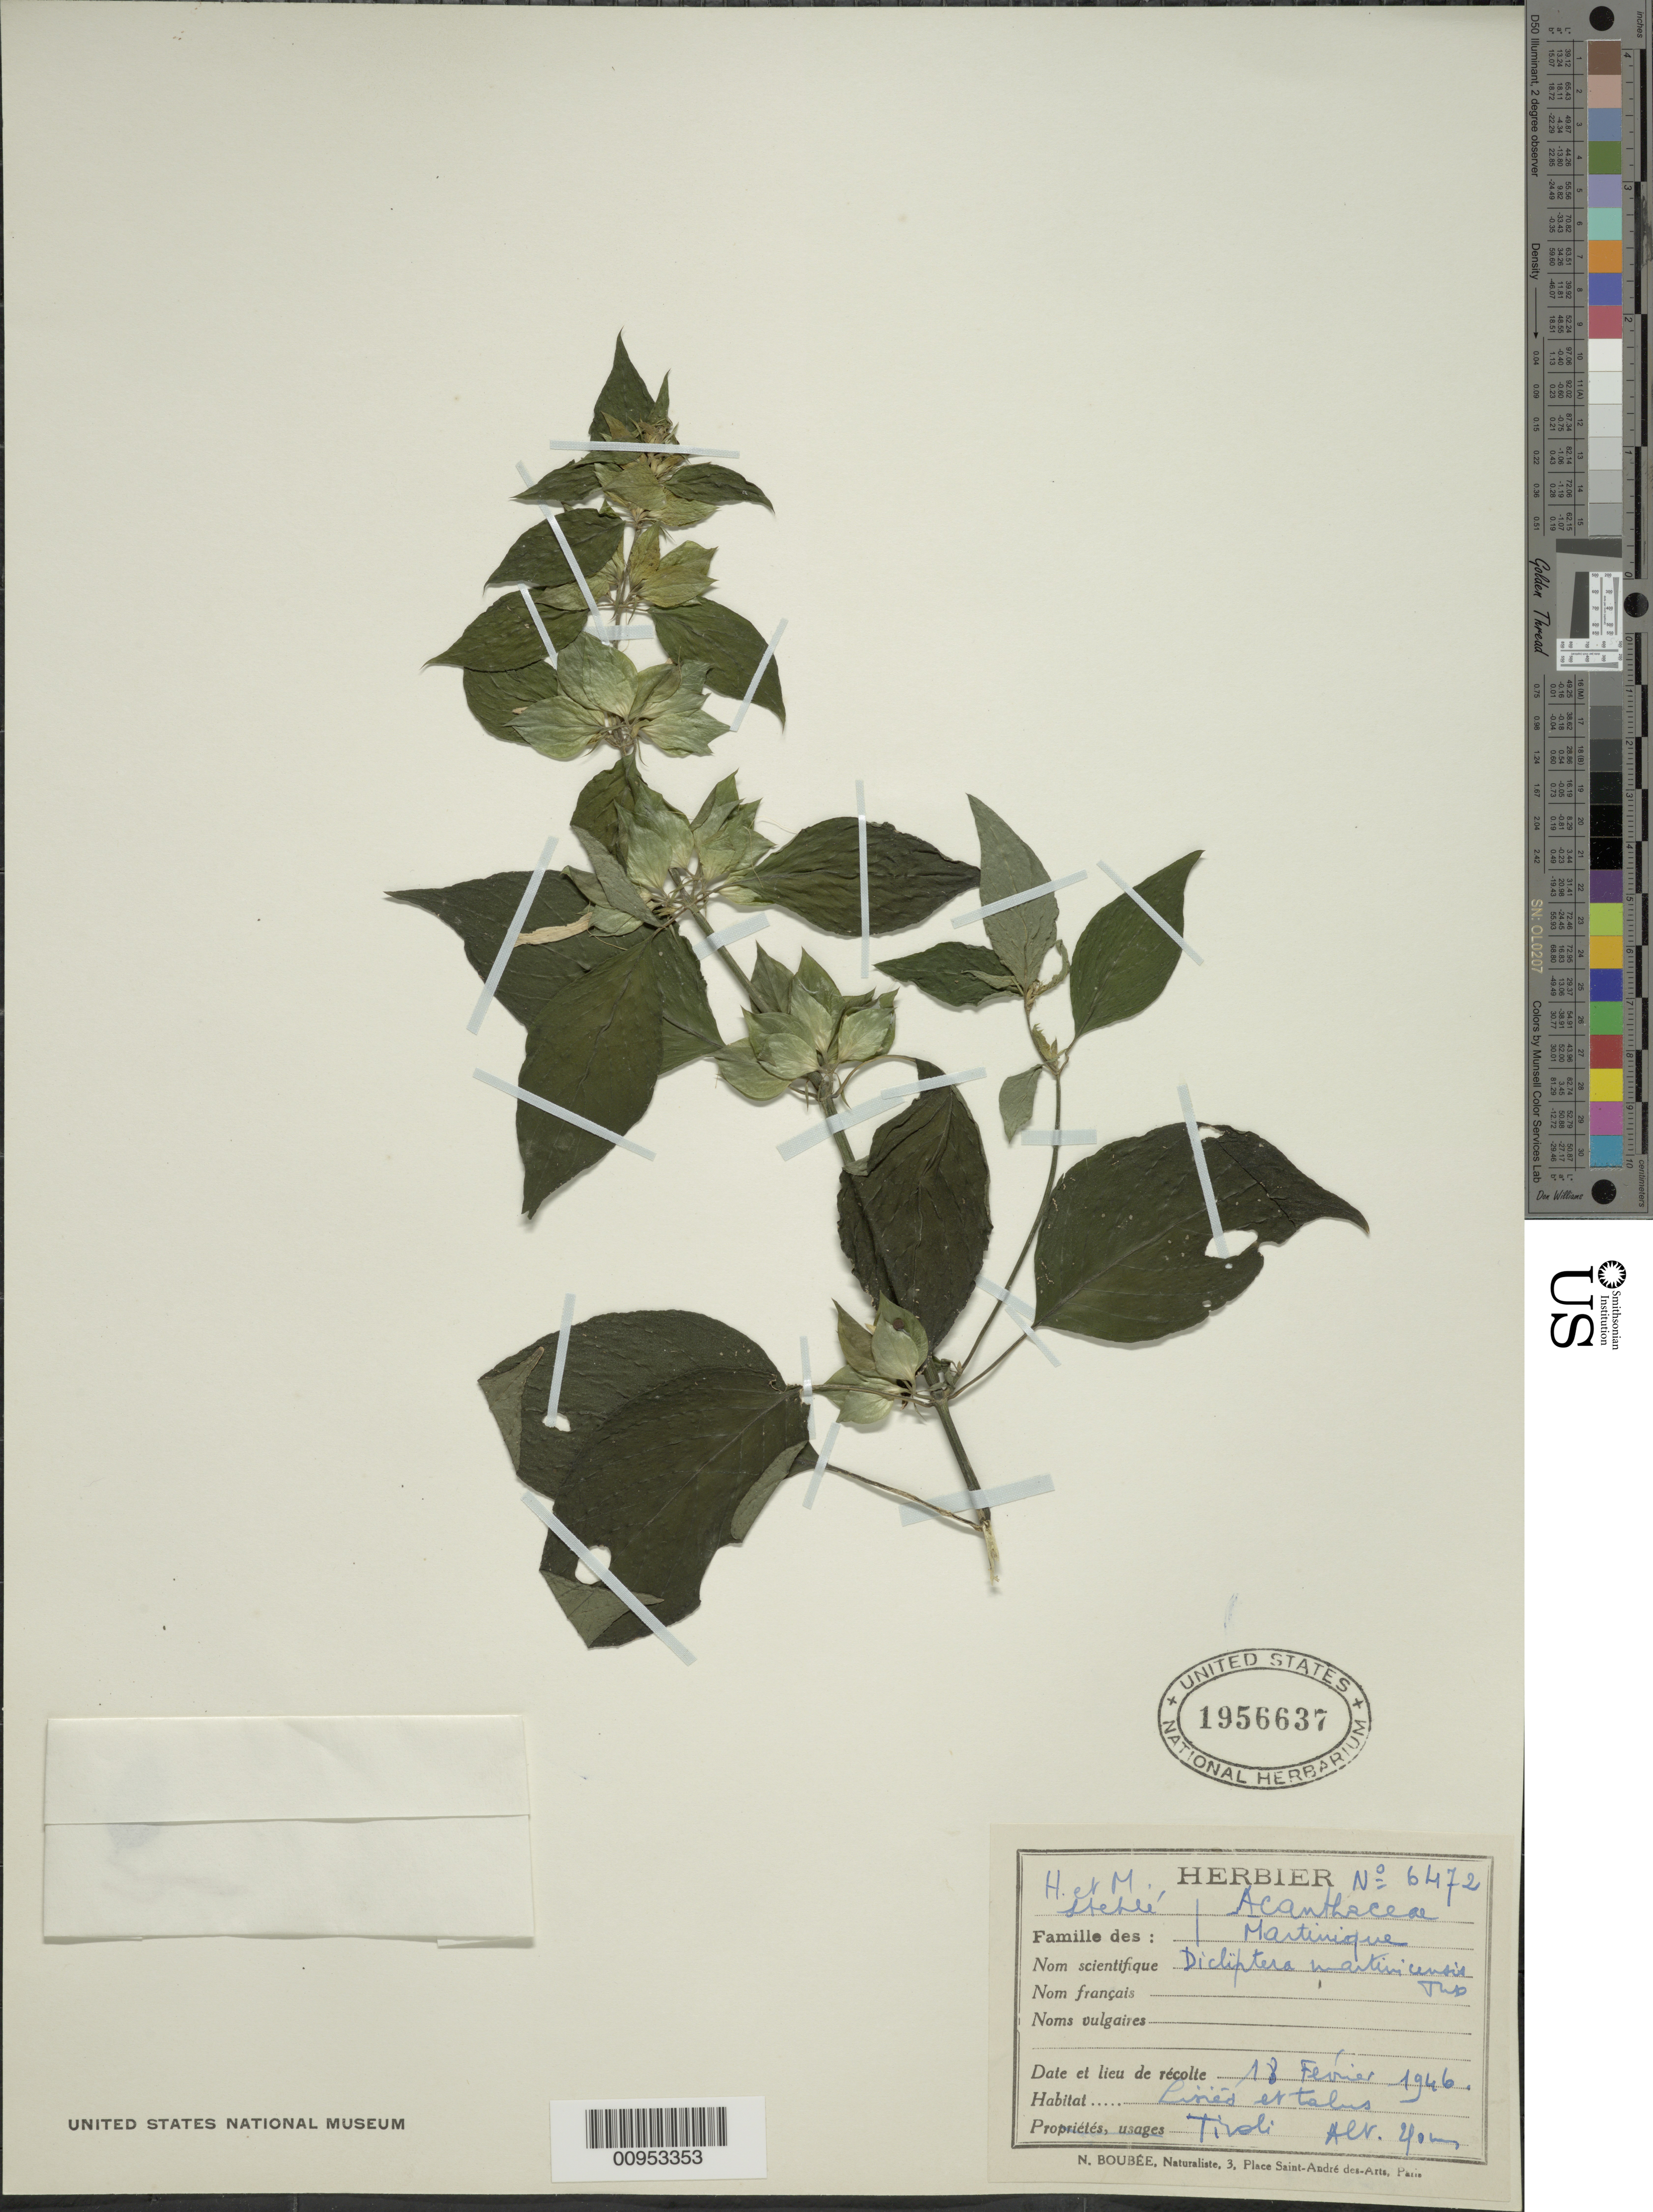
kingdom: Plantae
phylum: Tracheophyta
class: Magnoliopsida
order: Lamiales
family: Acanthaceae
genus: Dicliptera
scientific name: Dicliptera martinicensis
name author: (Jacq.) Juss.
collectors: H. Stehlé & M. Stehlé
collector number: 6472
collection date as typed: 18 Feb 1946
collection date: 1946-02-18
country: Martinique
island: Martinique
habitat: Lisiés et talus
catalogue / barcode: US 1956637